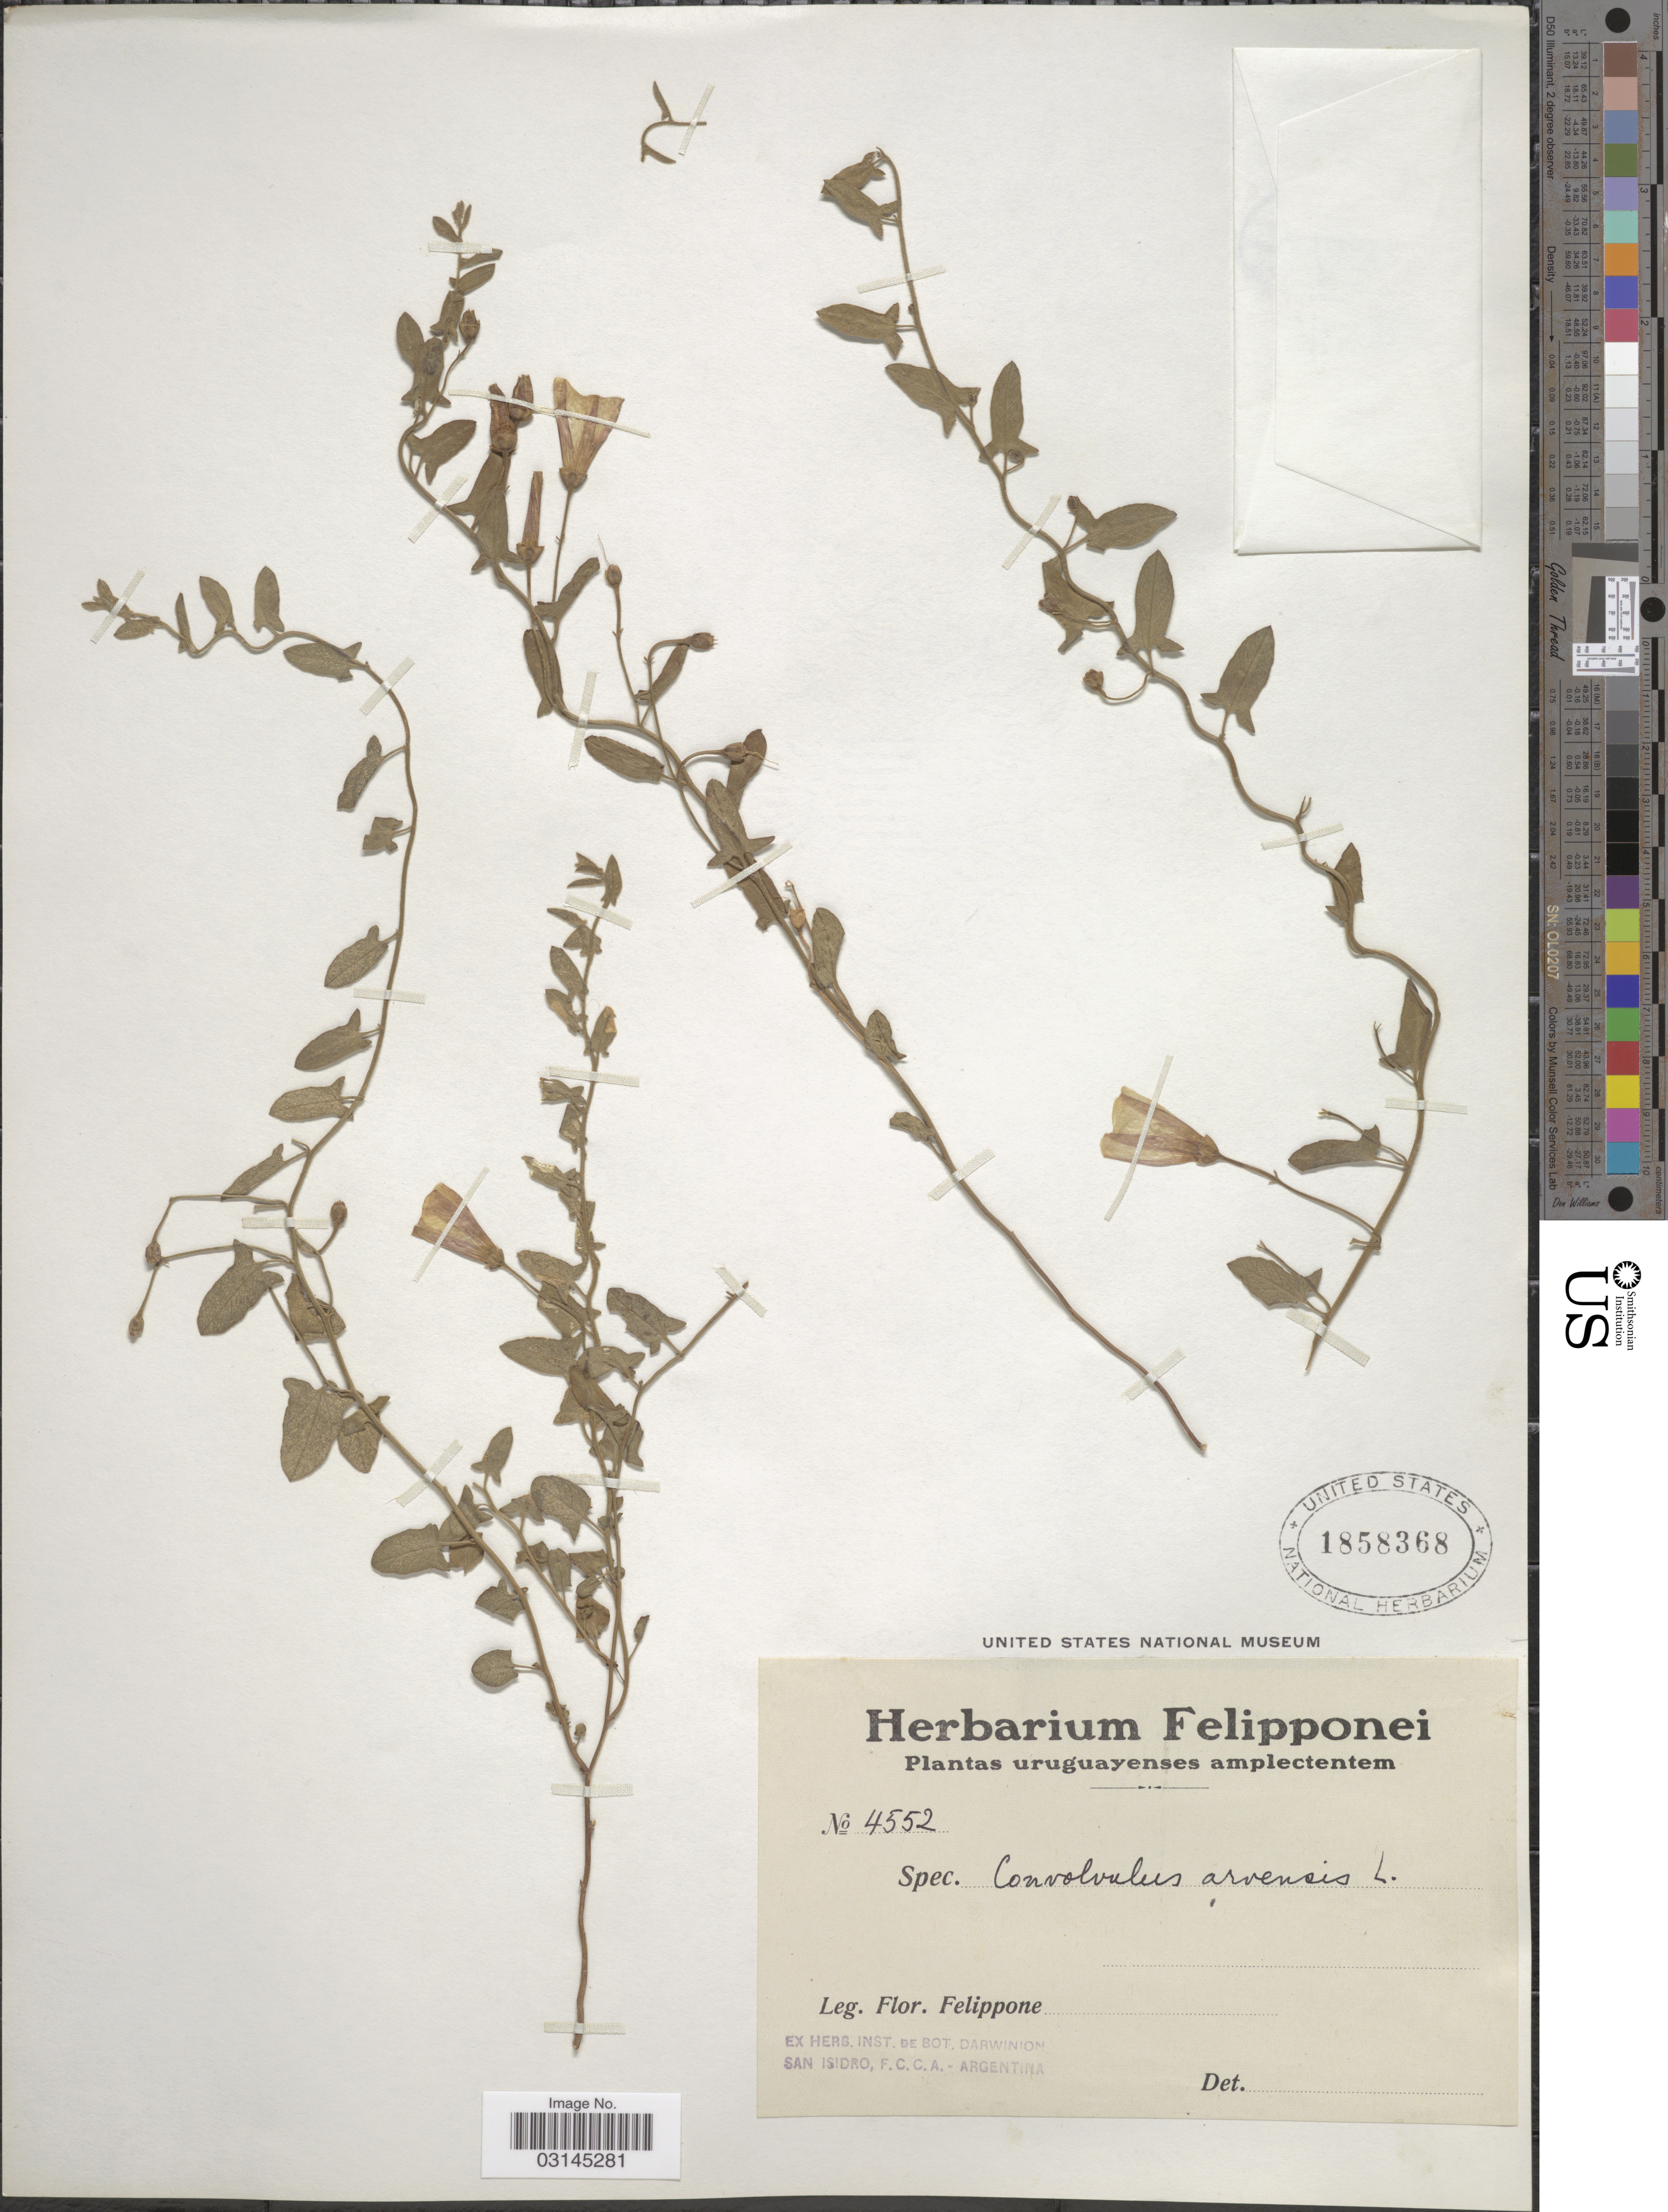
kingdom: Plantae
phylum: Tracheophyta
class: Magnoliopsida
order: Solanales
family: Convolvulaceae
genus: Convolvulus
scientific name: Convolvulus arvensis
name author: L.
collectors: F. Felippone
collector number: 4552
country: Uruguay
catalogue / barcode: US 1858368